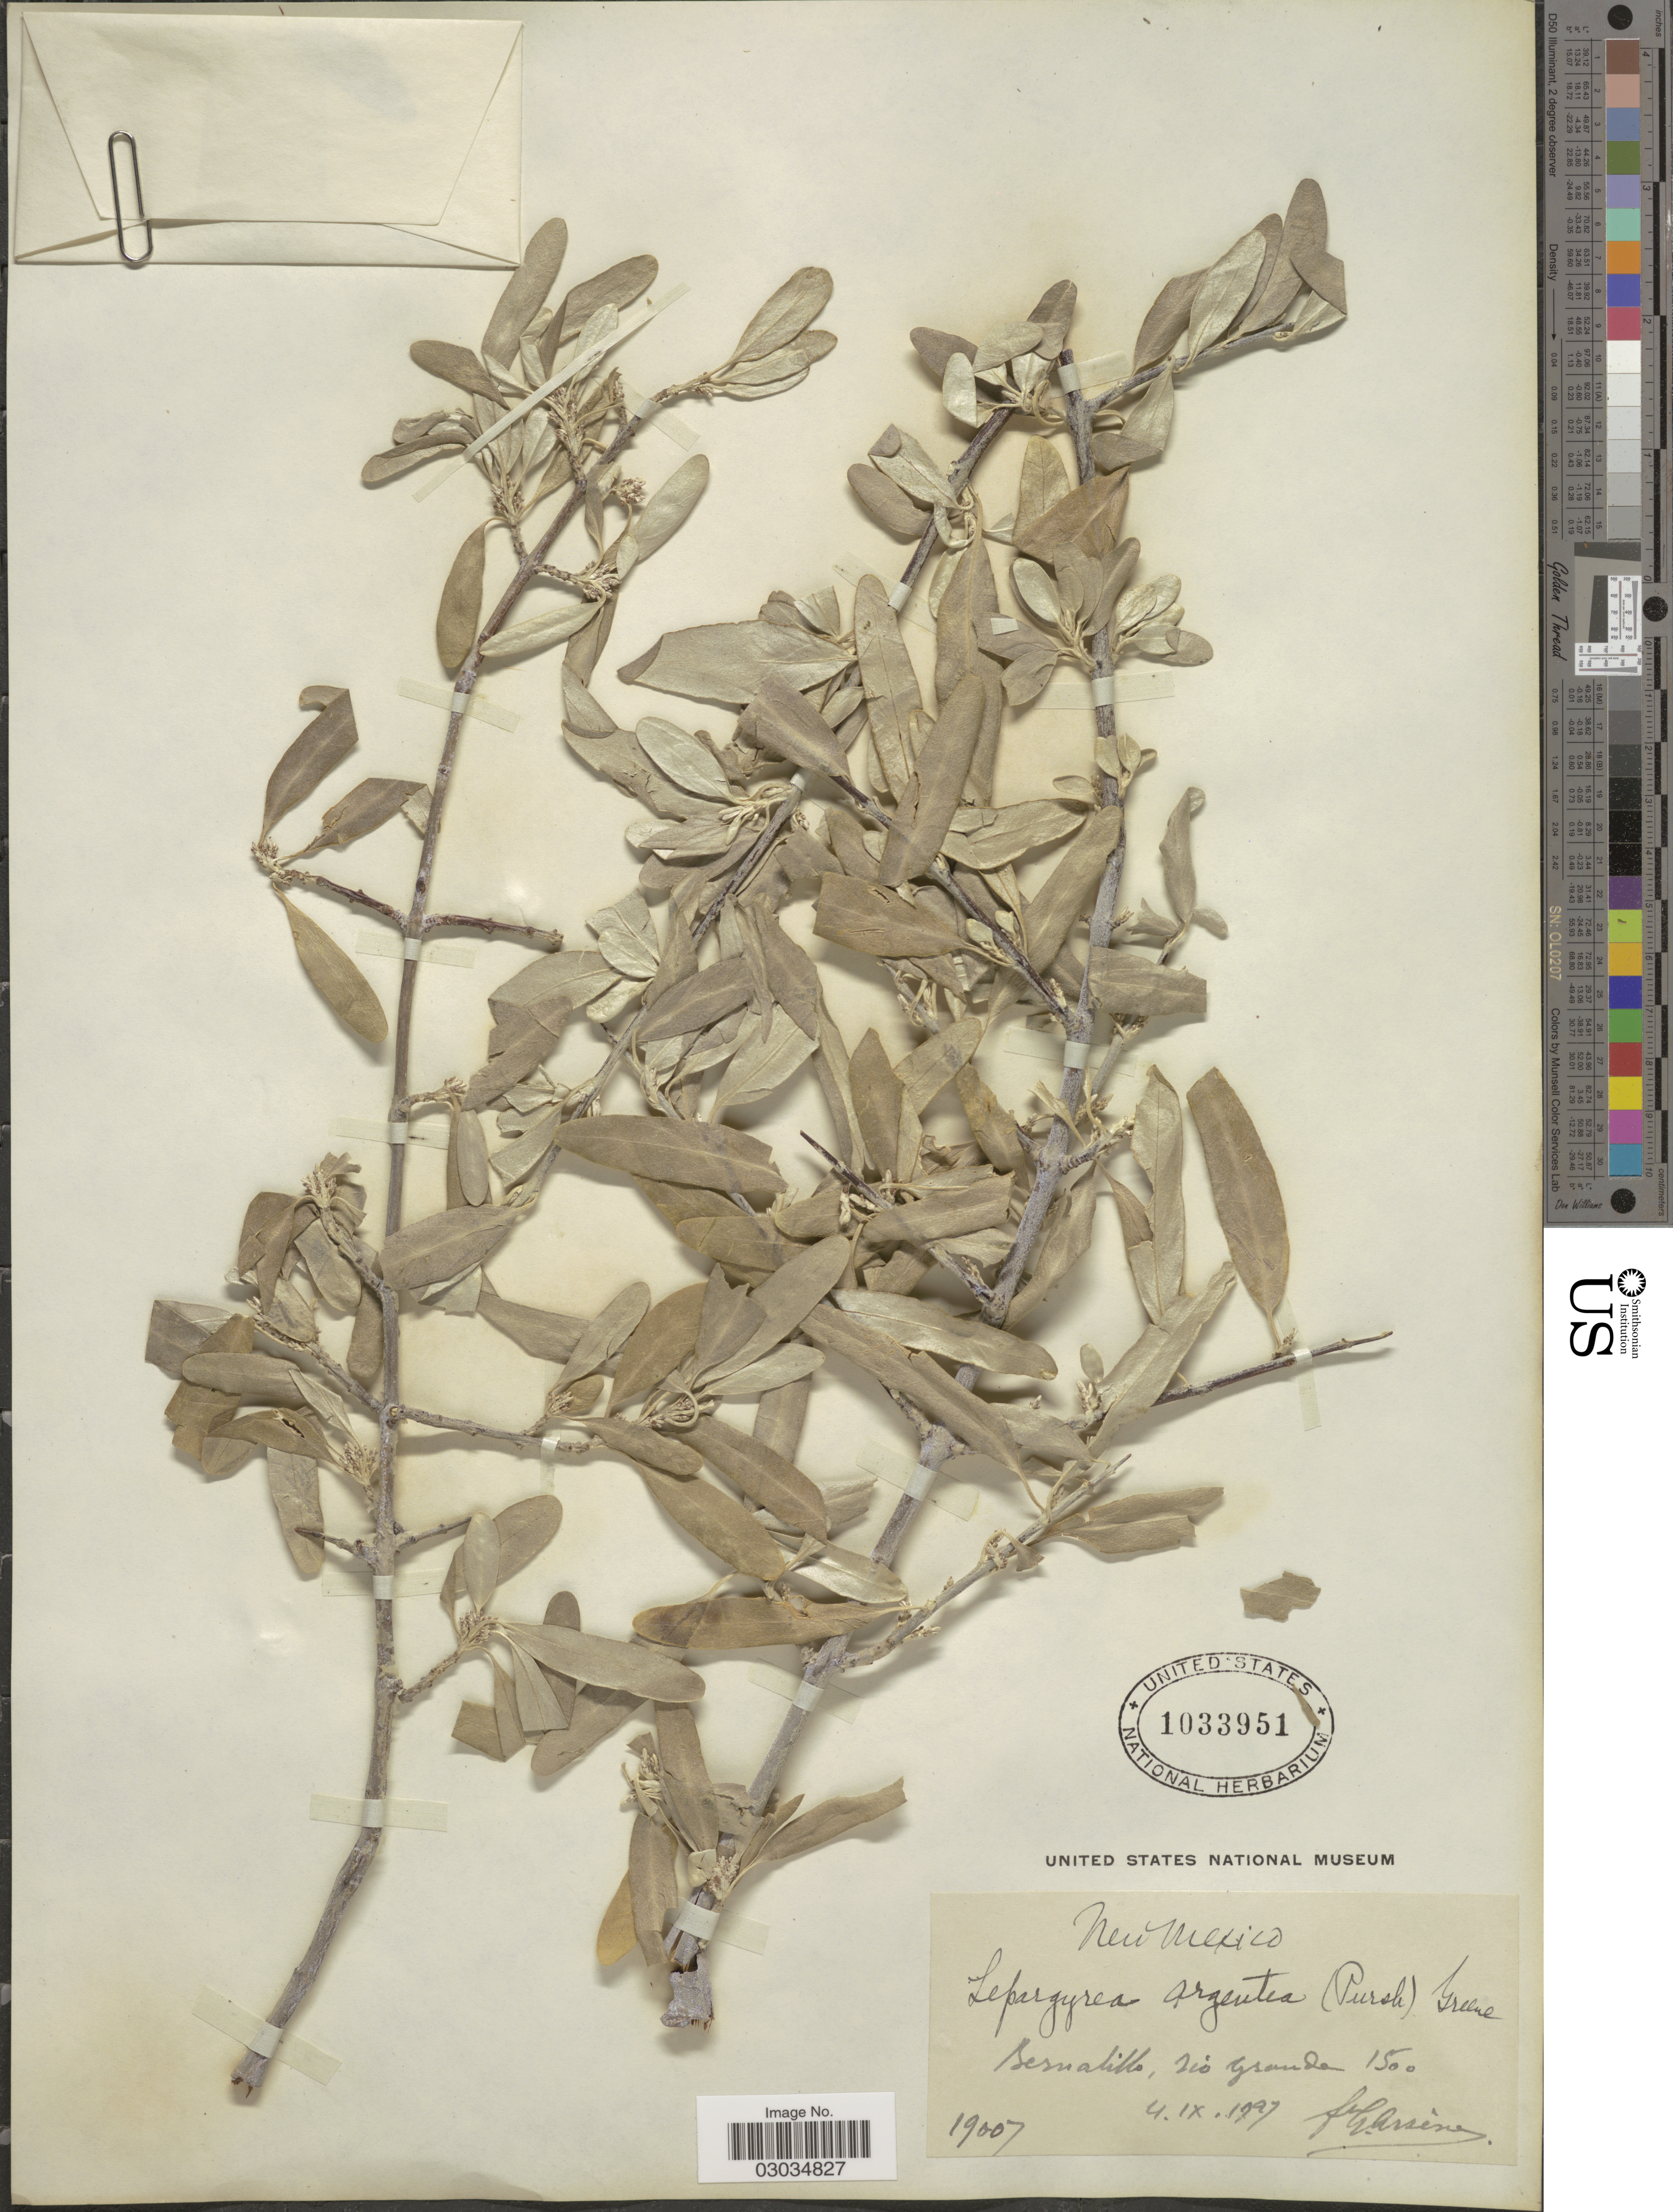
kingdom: Plantae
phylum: Tracheophyta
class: Magnoliopsida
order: Rosales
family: Elaeagnaceae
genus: Shepherdia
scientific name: Shepherdia argentea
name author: (Pursh) Nutt.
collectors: Bro. G. Arsène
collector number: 19007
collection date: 1907-09-04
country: United States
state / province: New Mexico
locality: Bernalillo, rio Grande.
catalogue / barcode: US 1033951